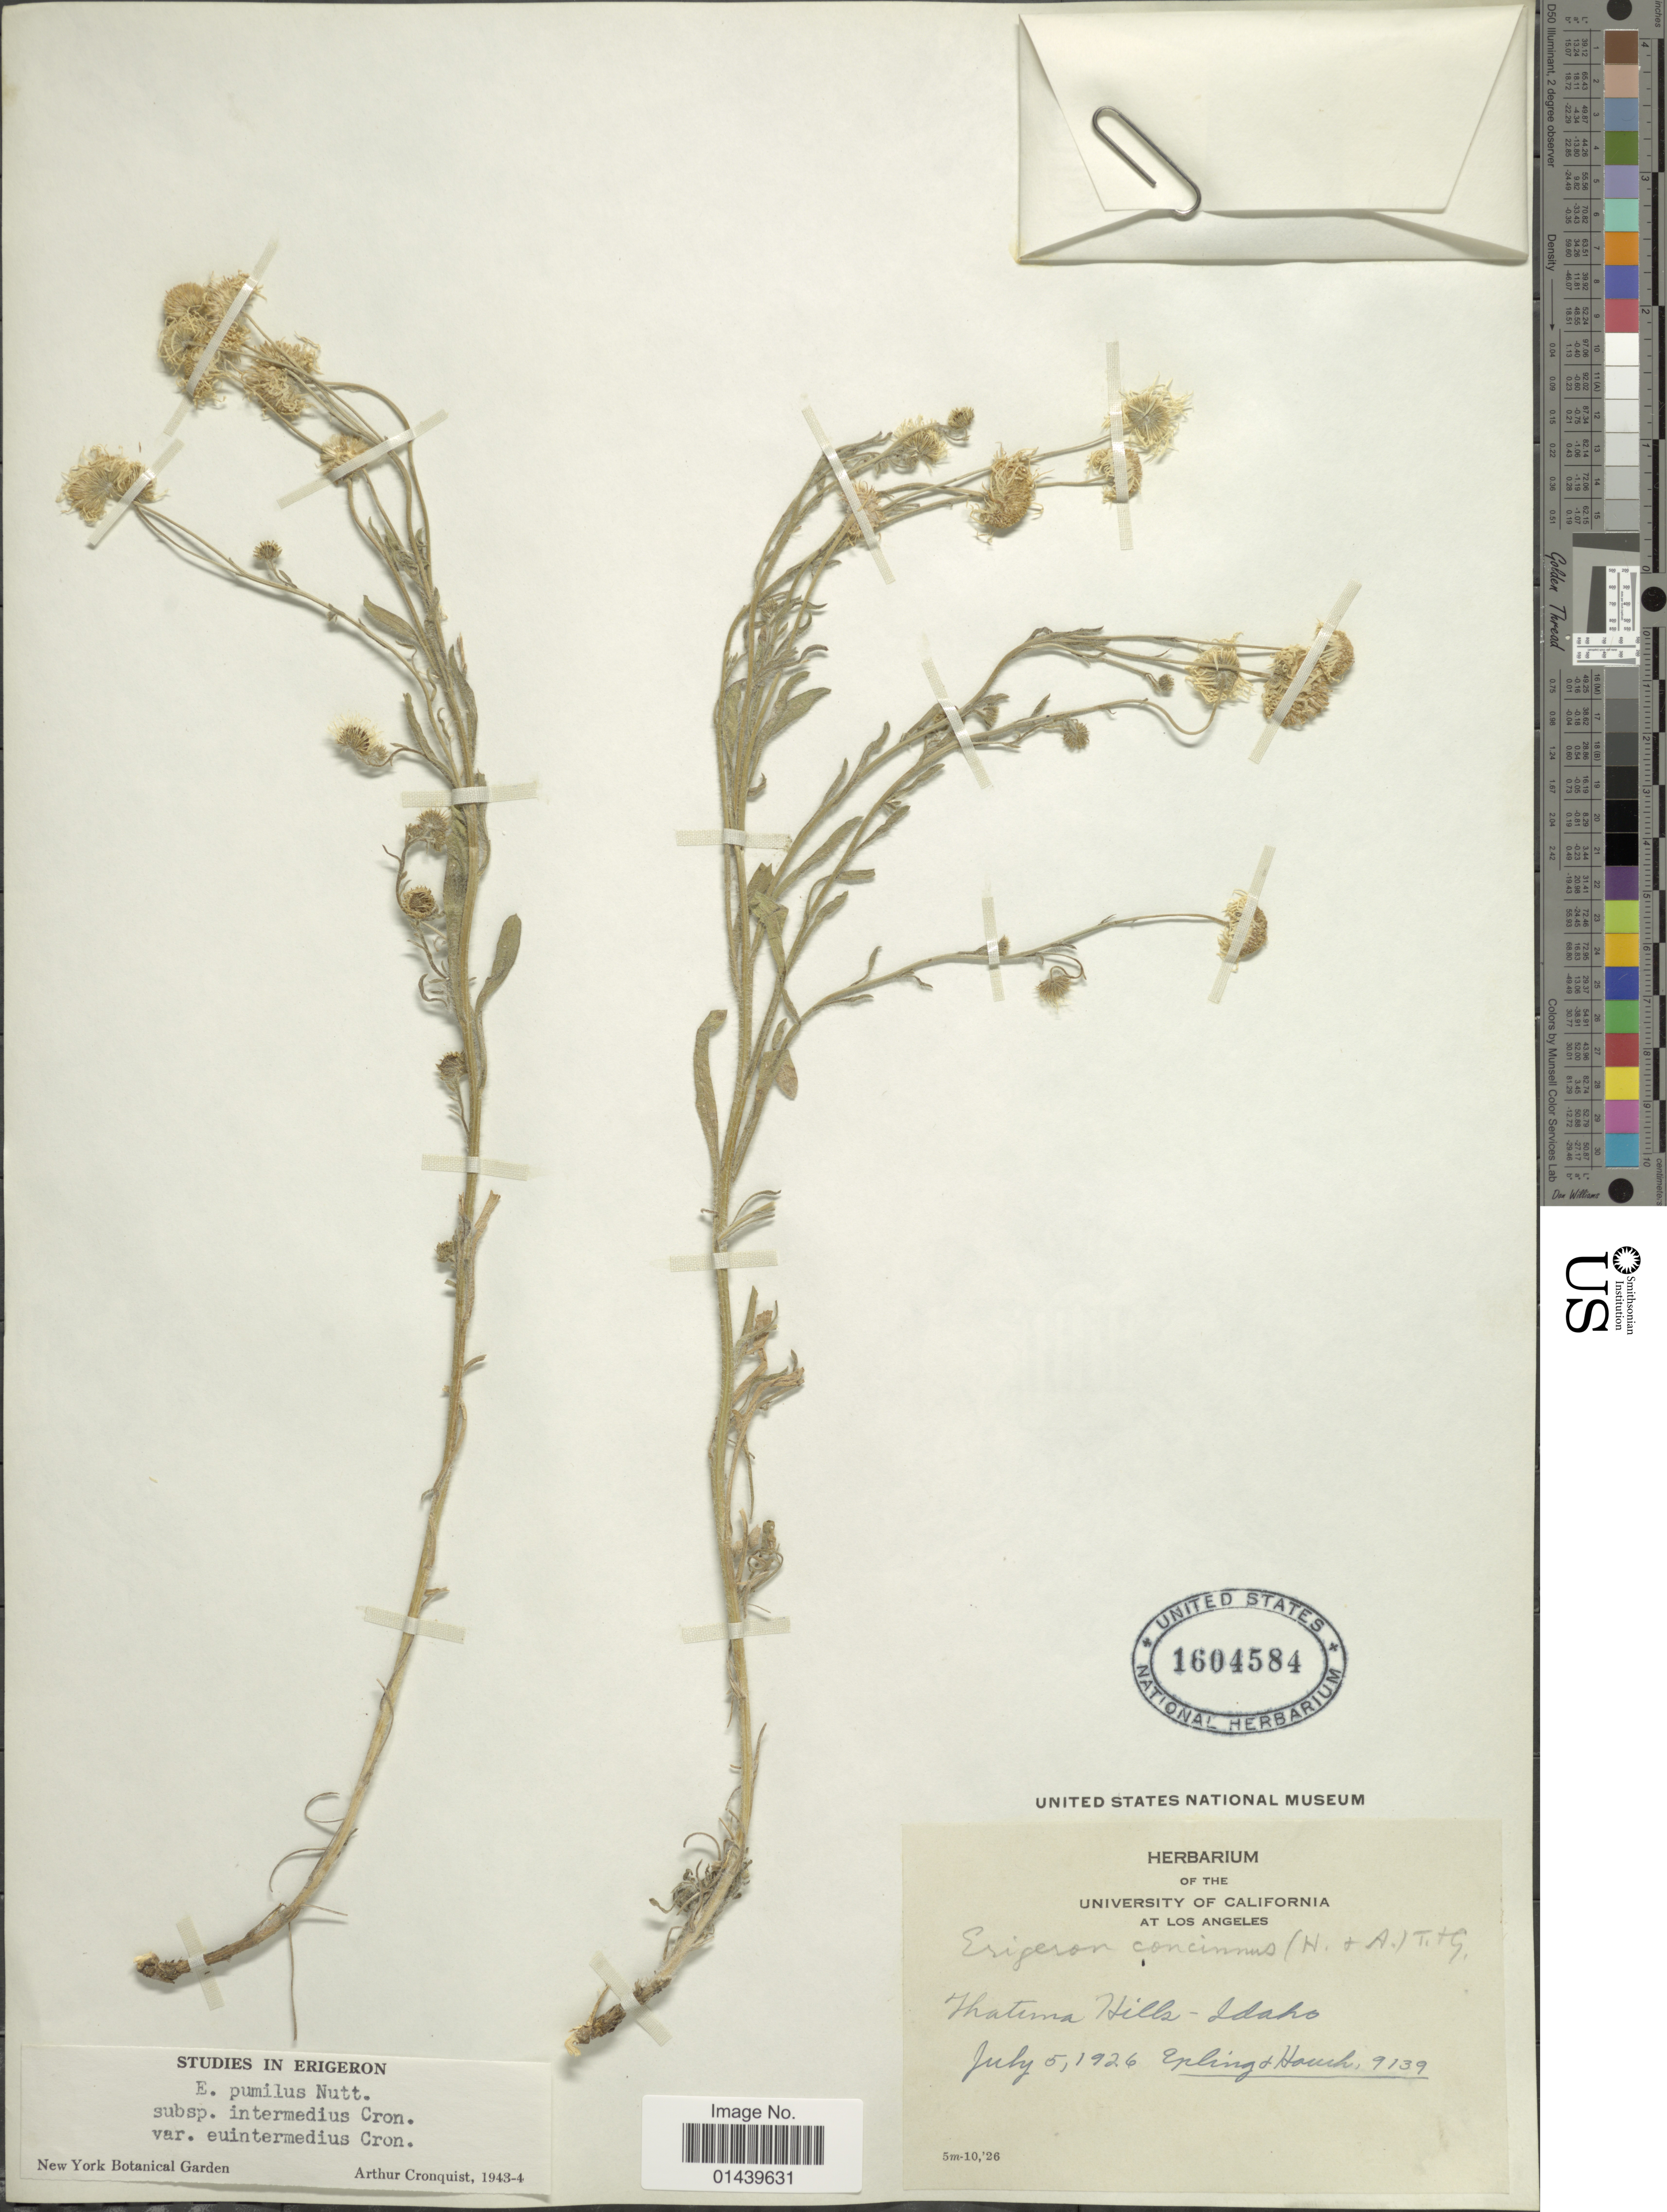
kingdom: Plantae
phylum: Tracheophyta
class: Magnoliopsida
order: Asterales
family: Asteraceae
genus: Erigeron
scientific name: Erigeron pumilus subsp. intermedius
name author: Cronq.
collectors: -- Epling & -. Hauch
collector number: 9139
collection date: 1926-07-05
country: United States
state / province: Idaho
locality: Thatuna Hills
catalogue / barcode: US 1604584